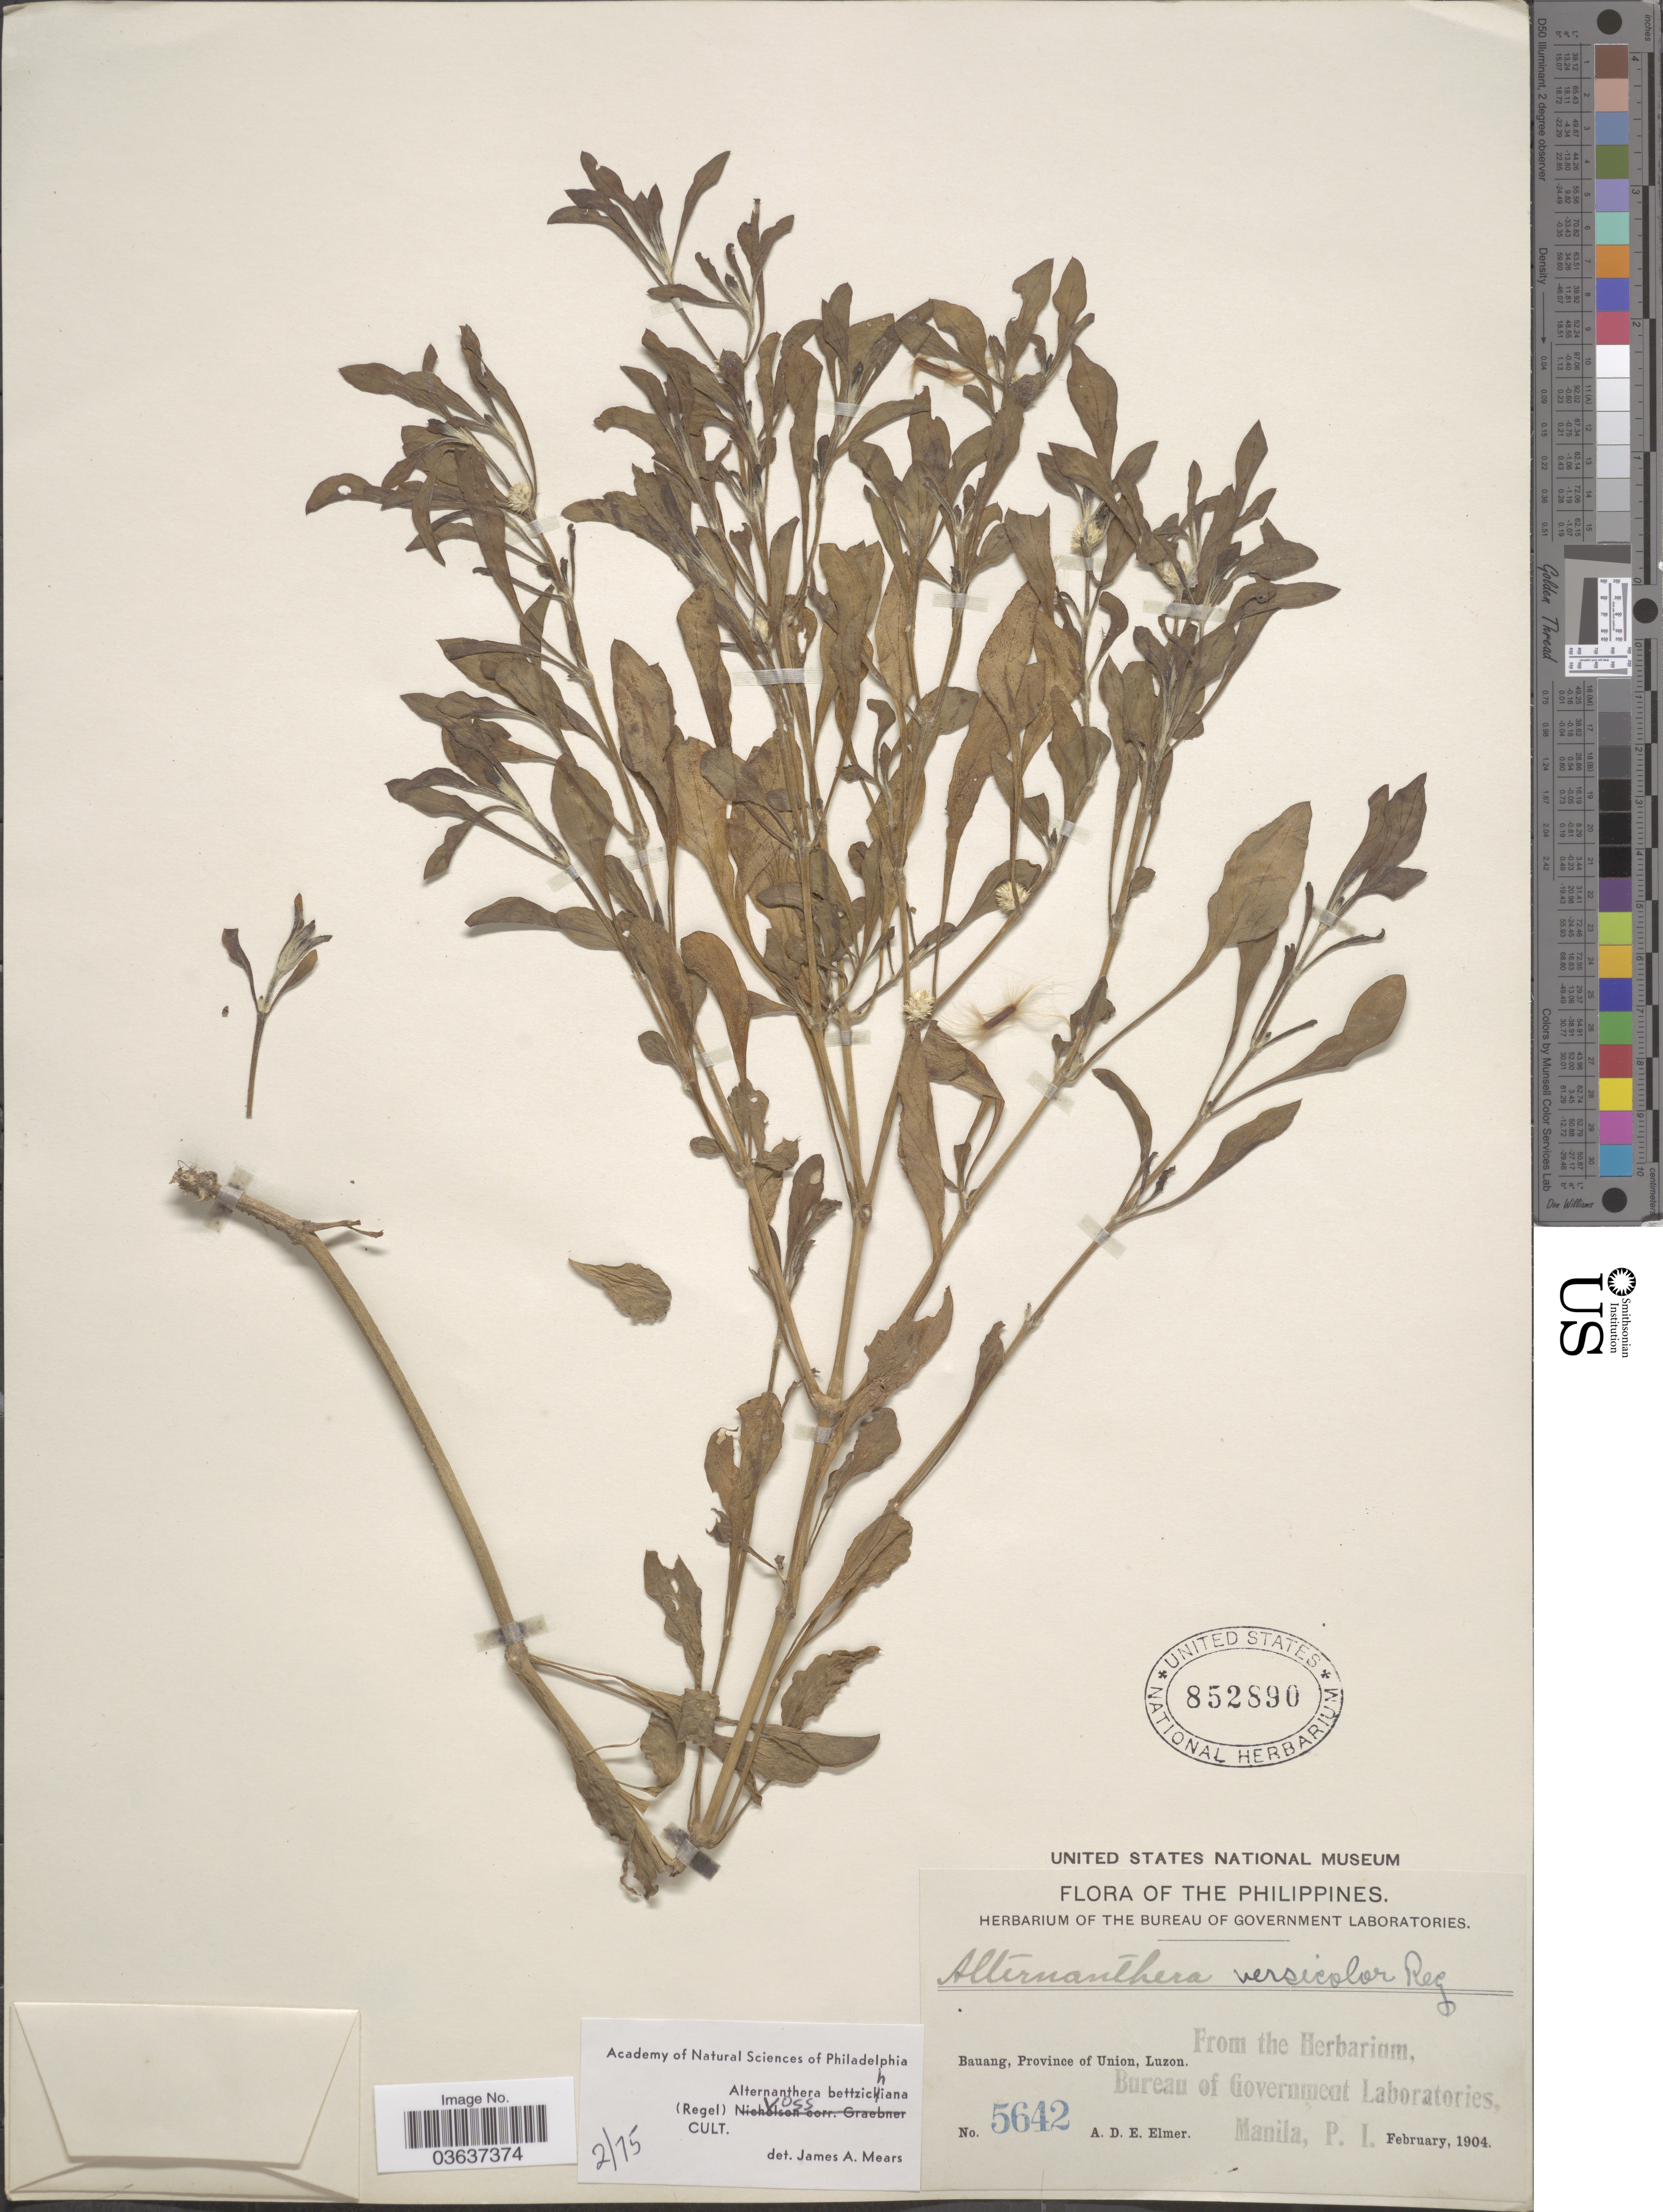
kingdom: Plantae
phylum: Tracheophyta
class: Magnoliopsida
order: Caryophyllales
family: Amaranthaceae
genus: Alternanthera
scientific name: Alternanthera bettzickiana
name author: (Regel) G. Nicholson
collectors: A. D. E. Elmer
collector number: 5642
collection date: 1904-02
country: Philippines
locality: Bauang, Province of Union, Luzon.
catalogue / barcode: US 852890